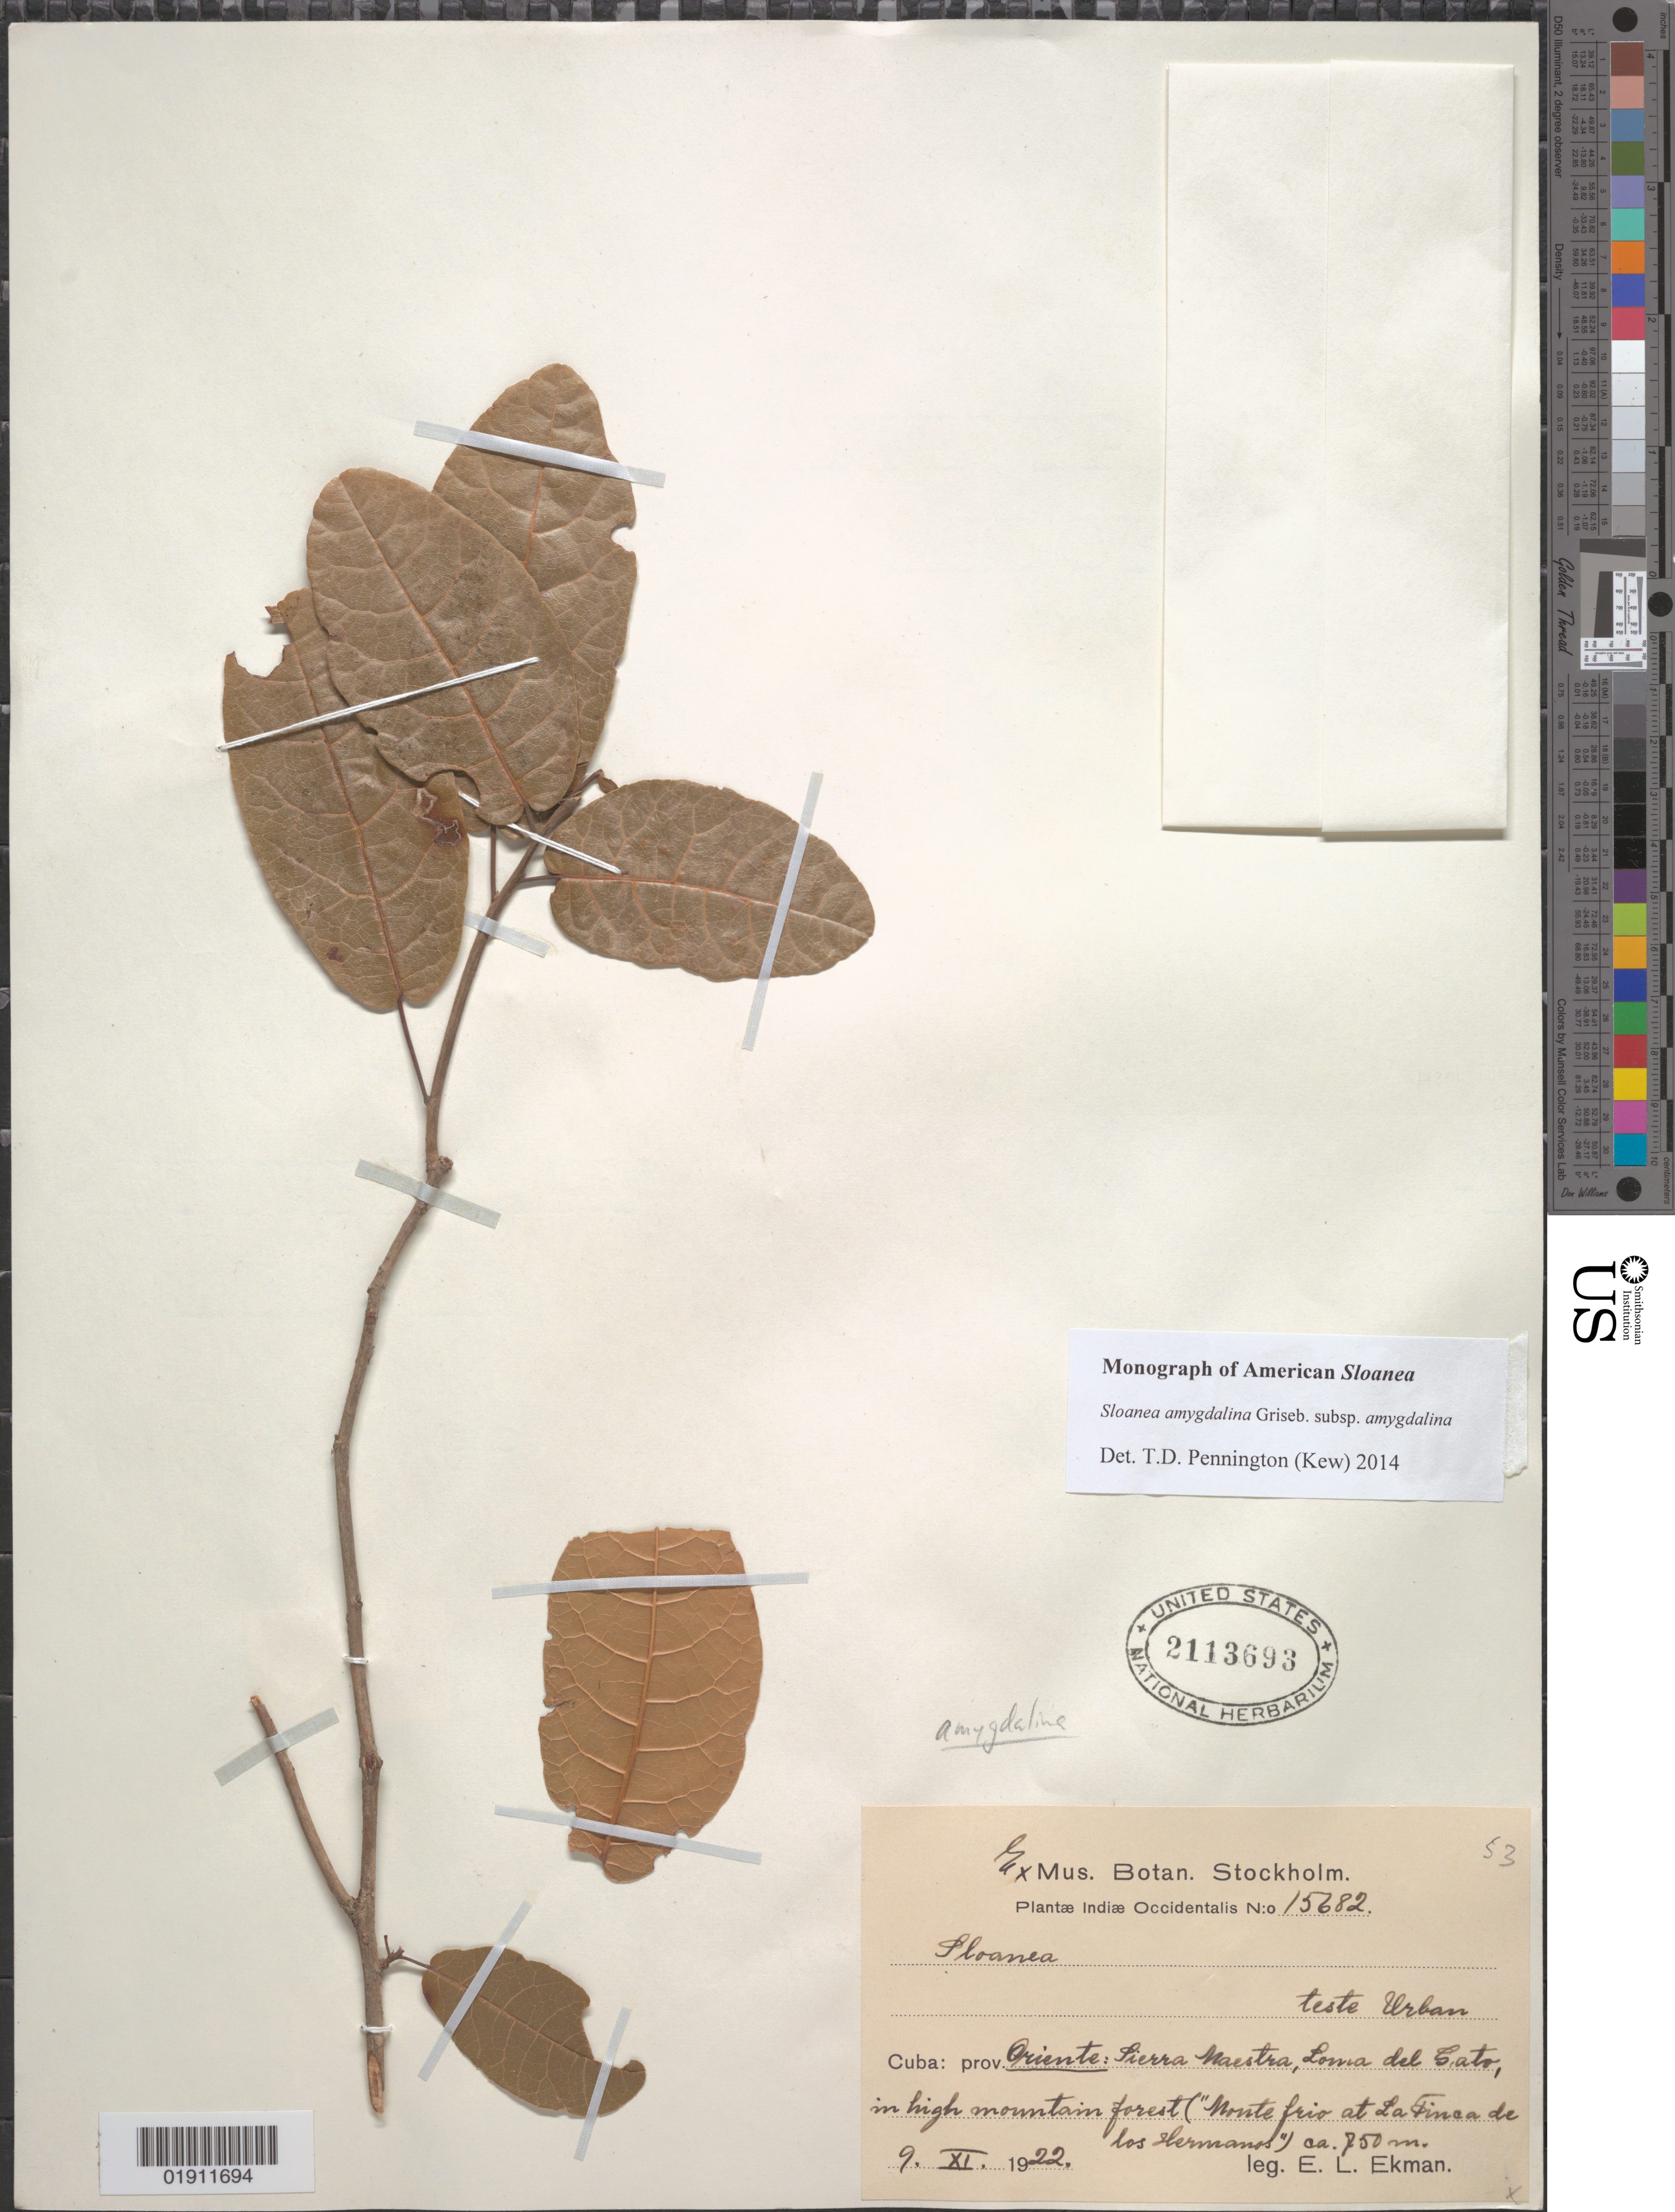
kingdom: Plantae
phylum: Tracheophyta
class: Magnoliopsida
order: Oxalidales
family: Elaeocarpaceae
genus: Sloanea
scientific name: Sloanea amygdalina subsp. amygdalina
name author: Griseb.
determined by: Pennington, T. D., (K)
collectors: E. L. Ekman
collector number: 15682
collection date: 1922-11-09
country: Cuba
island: Cuba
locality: Prov. Oriente, Sierra Maestra, Loma del Gato ("Monte frio at La Finca de los Hermanos")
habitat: In high mountain forest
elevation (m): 750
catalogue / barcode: US 2113693